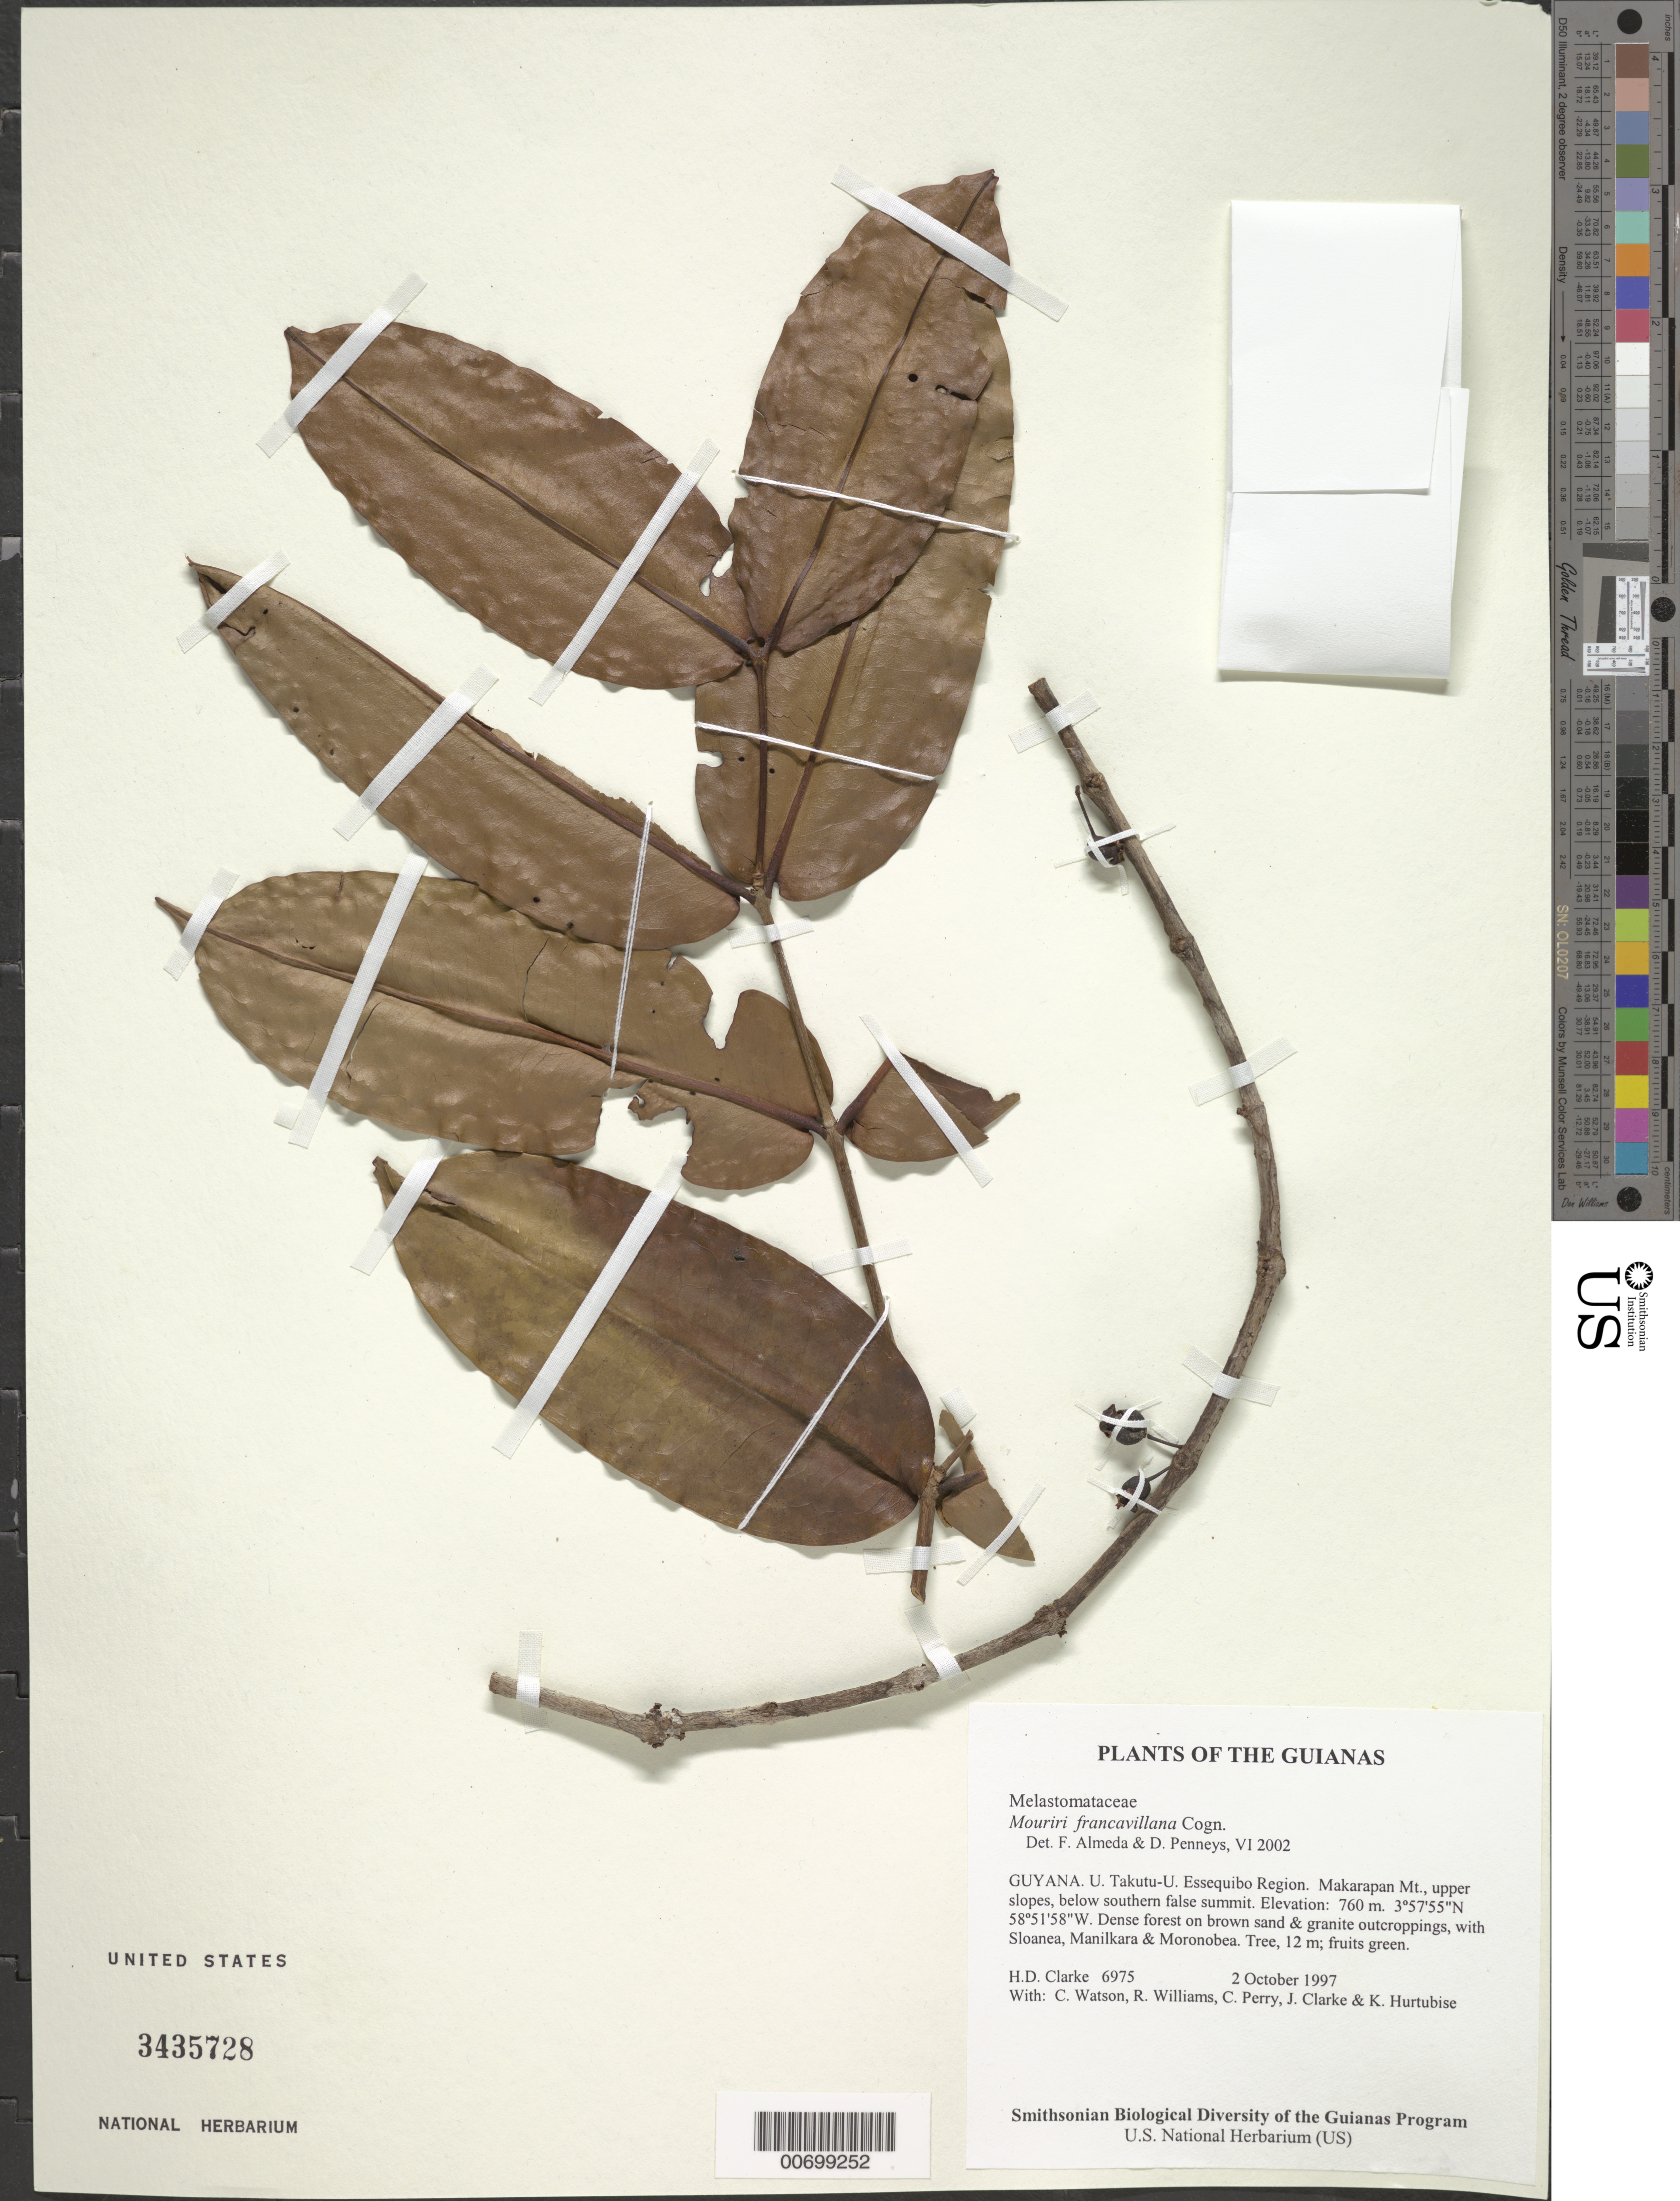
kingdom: Plantae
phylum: Tracheophyta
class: Magnoliopsida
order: Myrtales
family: Melastomataceae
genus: Mouriri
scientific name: Mouriri francavillana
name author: Cogn.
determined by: Almeda, F.; Penneys, D. S.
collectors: H. D. Clarke, C. Watson, R. Williams, C. Perry, J. Clarke & K. Hurtubise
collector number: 6975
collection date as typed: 2 October 1997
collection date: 1997-10-02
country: Guyana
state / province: U. Takutu-U. Essequibo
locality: Makarapan Mt., upper slopes, below southern false summit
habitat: Dense forest on brown sand & granite outcroppings, with Sloanea, Manilkara & Moronobea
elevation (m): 760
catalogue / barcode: US 3435728